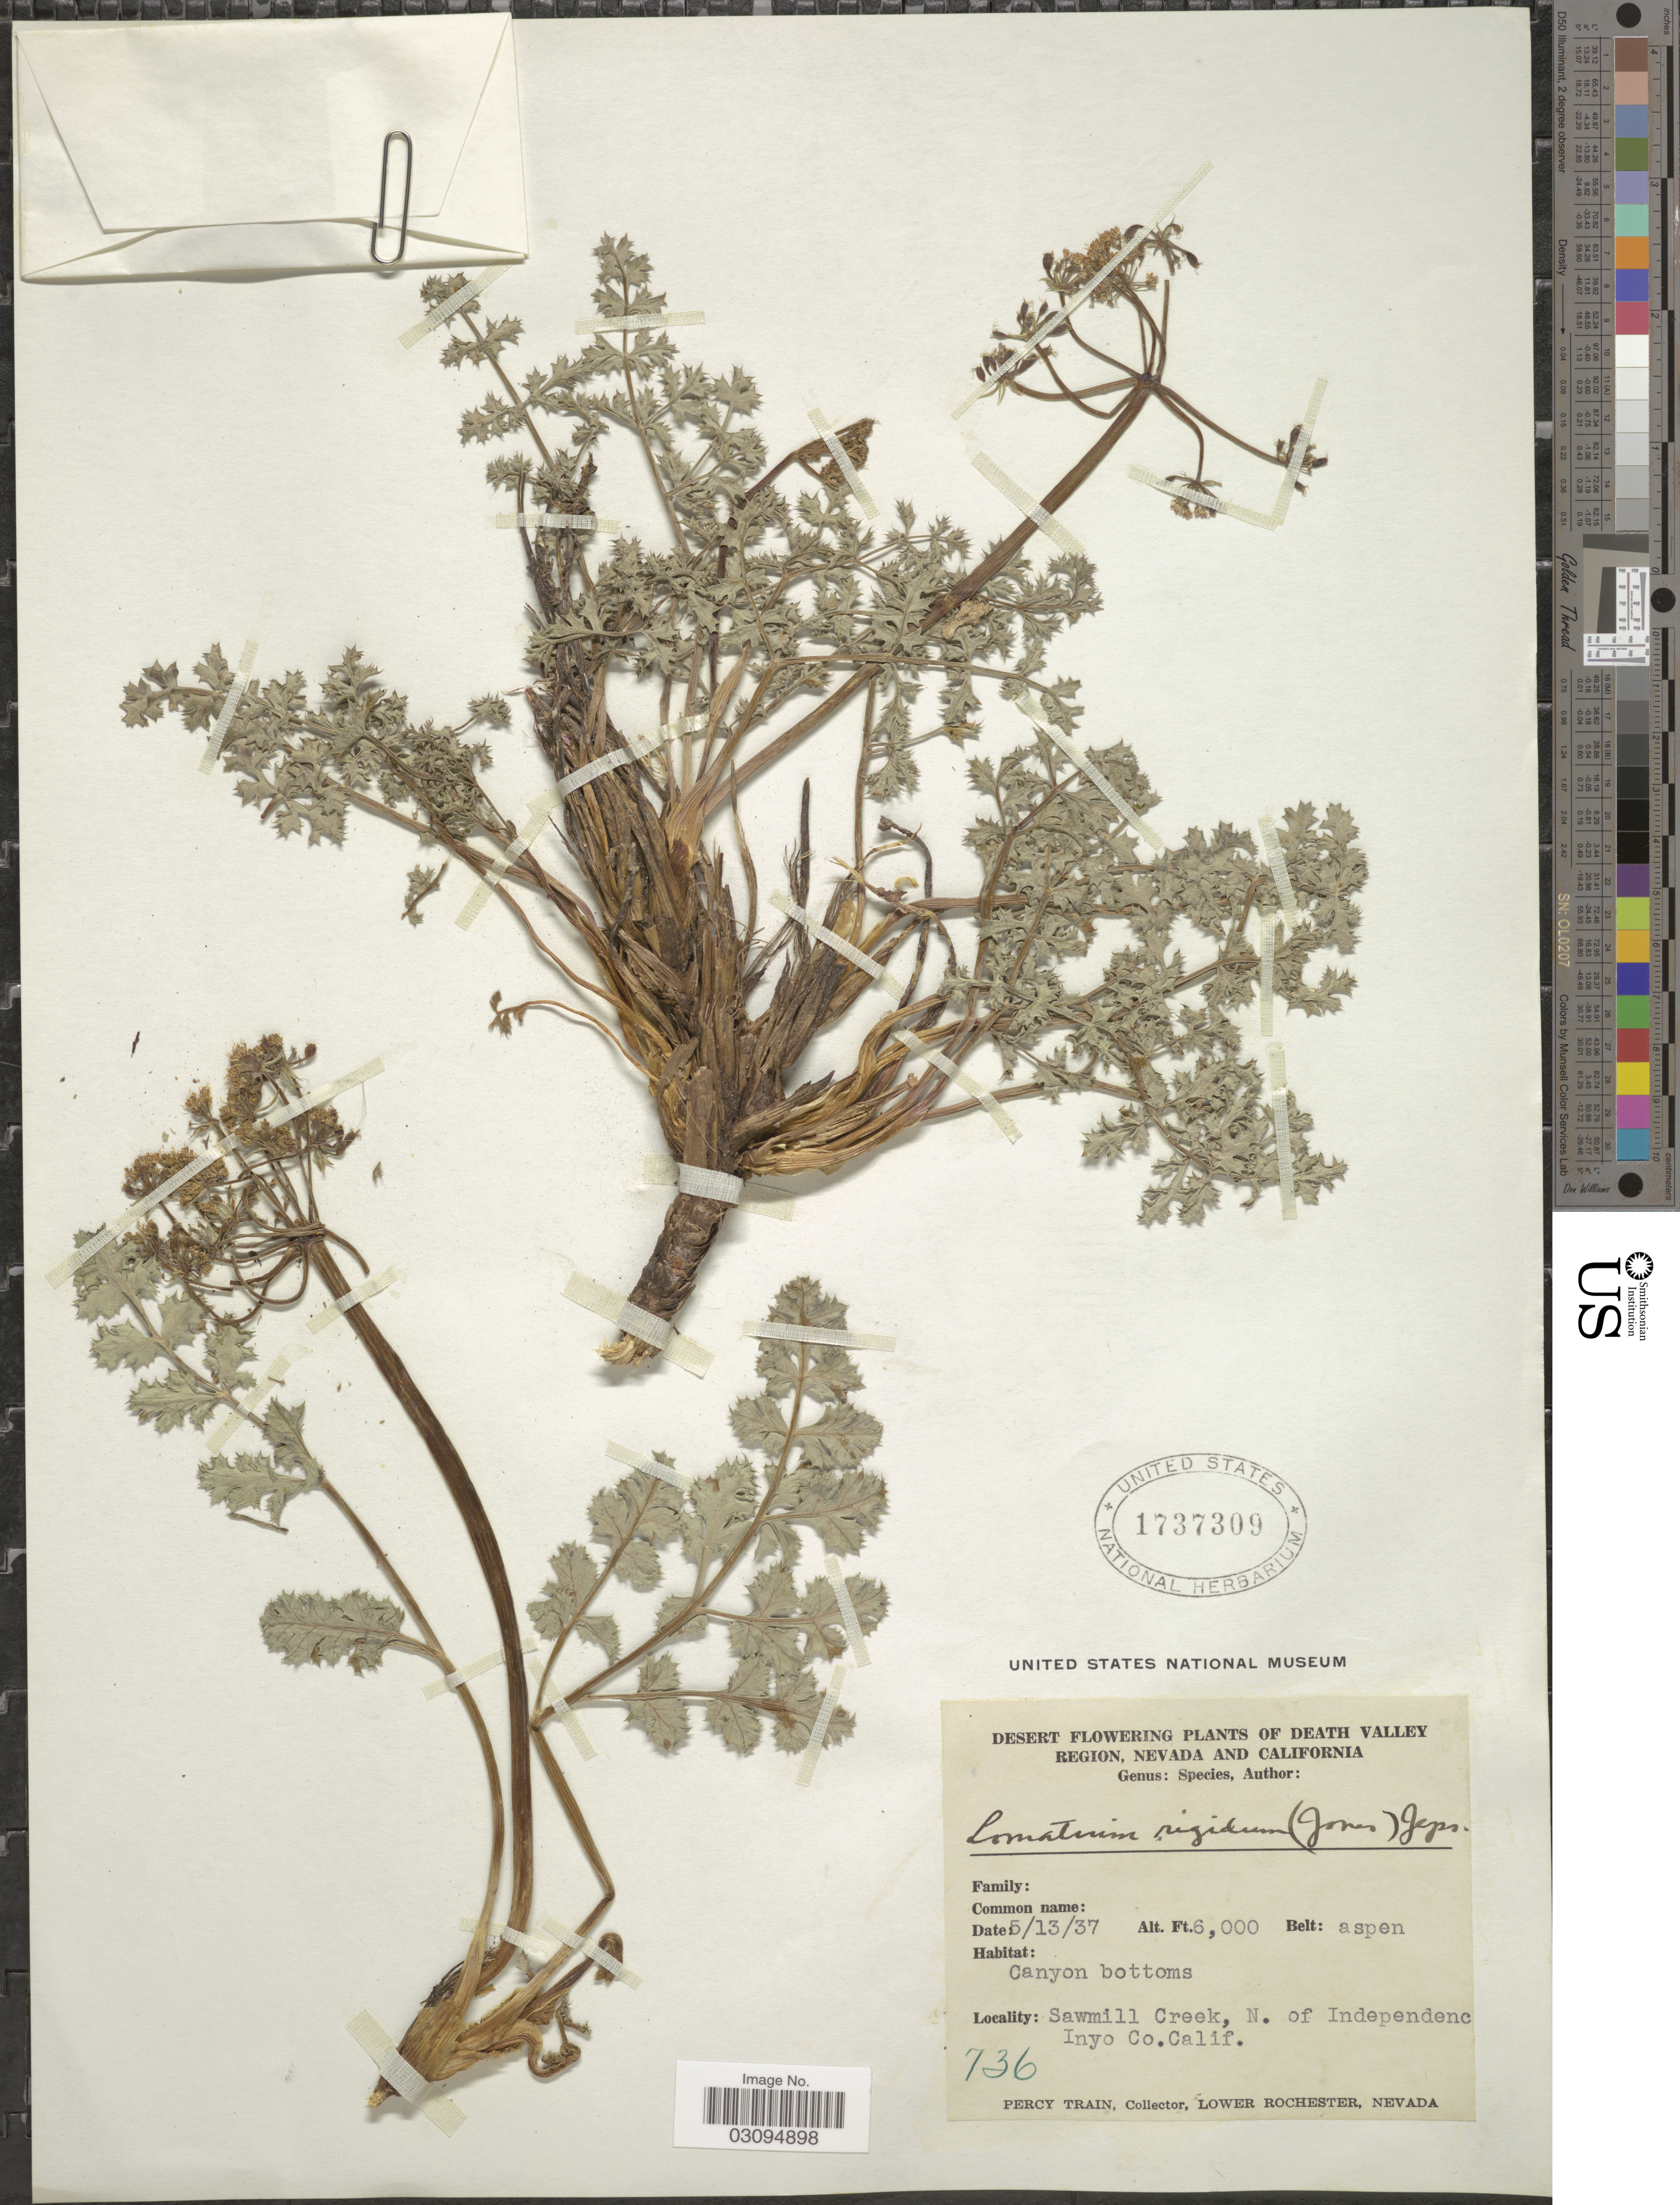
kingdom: Plantae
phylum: Tracheophyta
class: Magnoliopsida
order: Apiales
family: Apiaceae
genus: Lomatium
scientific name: Lomatium rigidum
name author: (M.E. Jones) Jeps.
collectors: P. Train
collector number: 736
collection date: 1937-05-13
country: United States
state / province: California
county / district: Inyo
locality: Death Valley Region, Sawmill Creek, N. of Independenc, Inyo Co.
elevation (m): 1829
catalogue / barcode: US 1737309